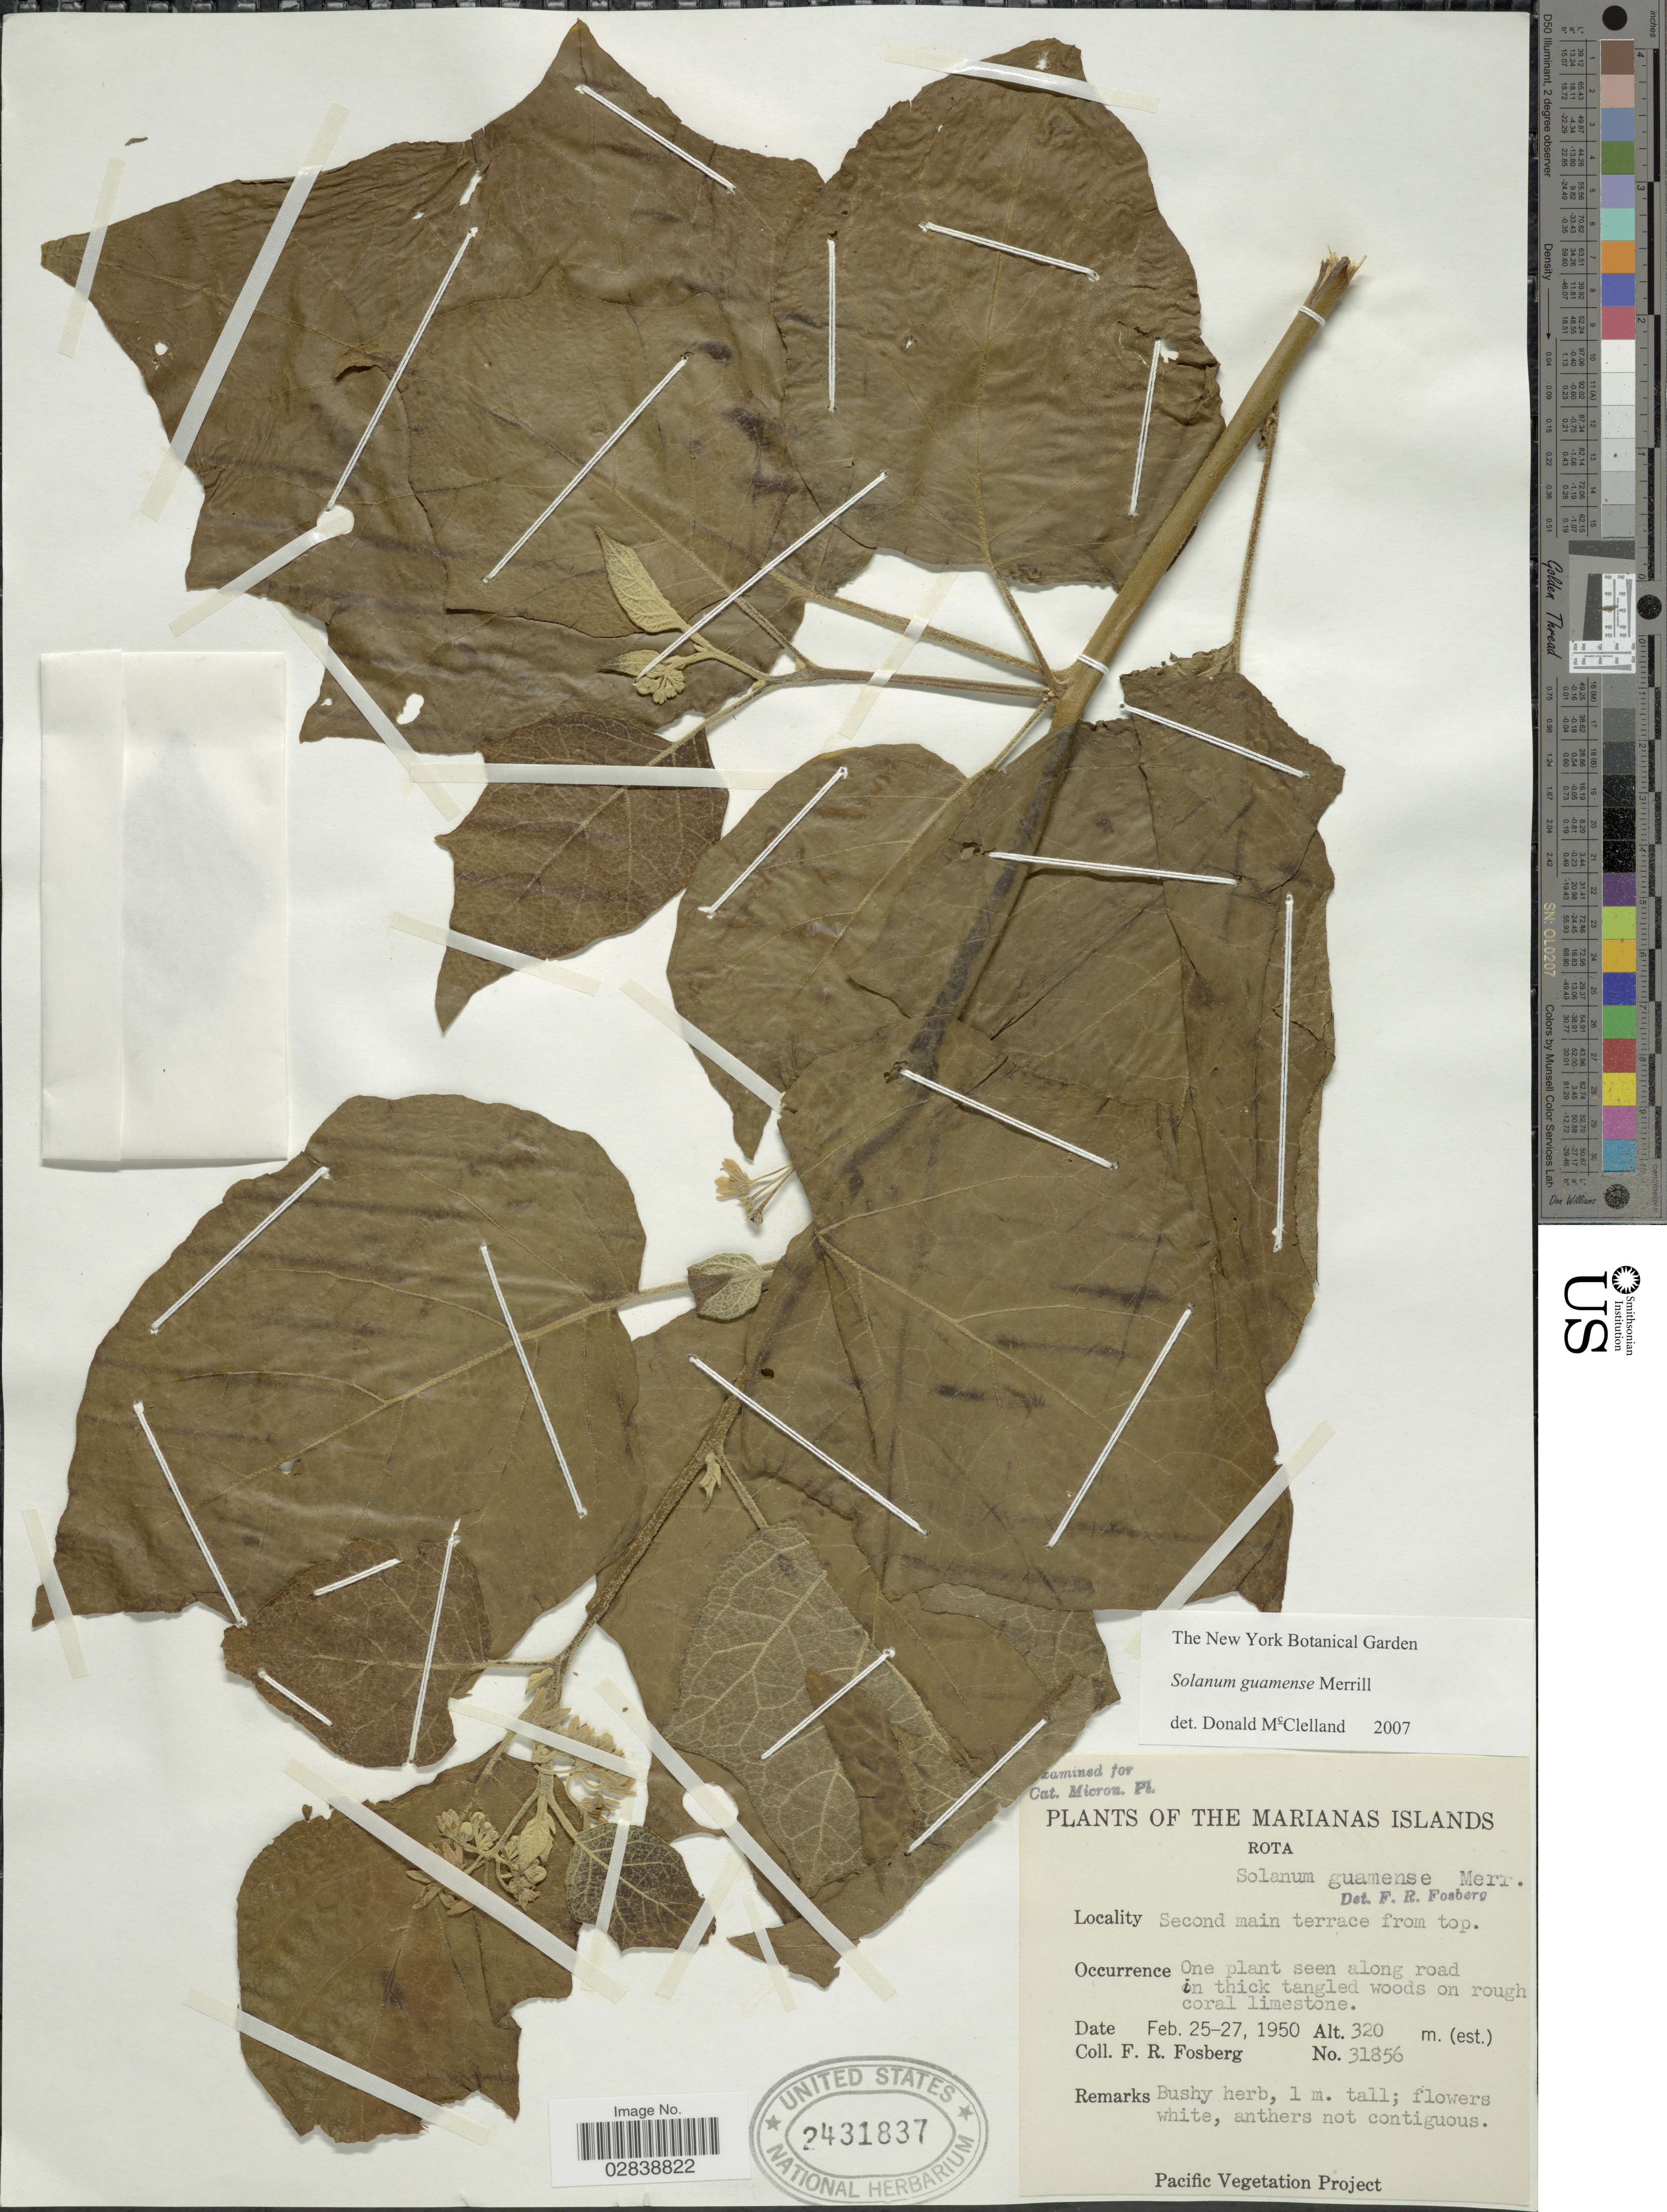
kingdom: Plantae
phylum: Tracheophyta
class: Magnoliopsida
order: Solanales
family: Solanaceae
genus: Solanum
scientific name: Solanum guamense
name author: Merr.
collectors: F. R. Fosberg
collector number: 31856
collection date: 1950-02-25/1950-02-27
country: Northern Mariana Islands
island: Rota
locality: Rota. Second main terrace from top.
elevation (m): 320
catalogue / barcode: US 2431837